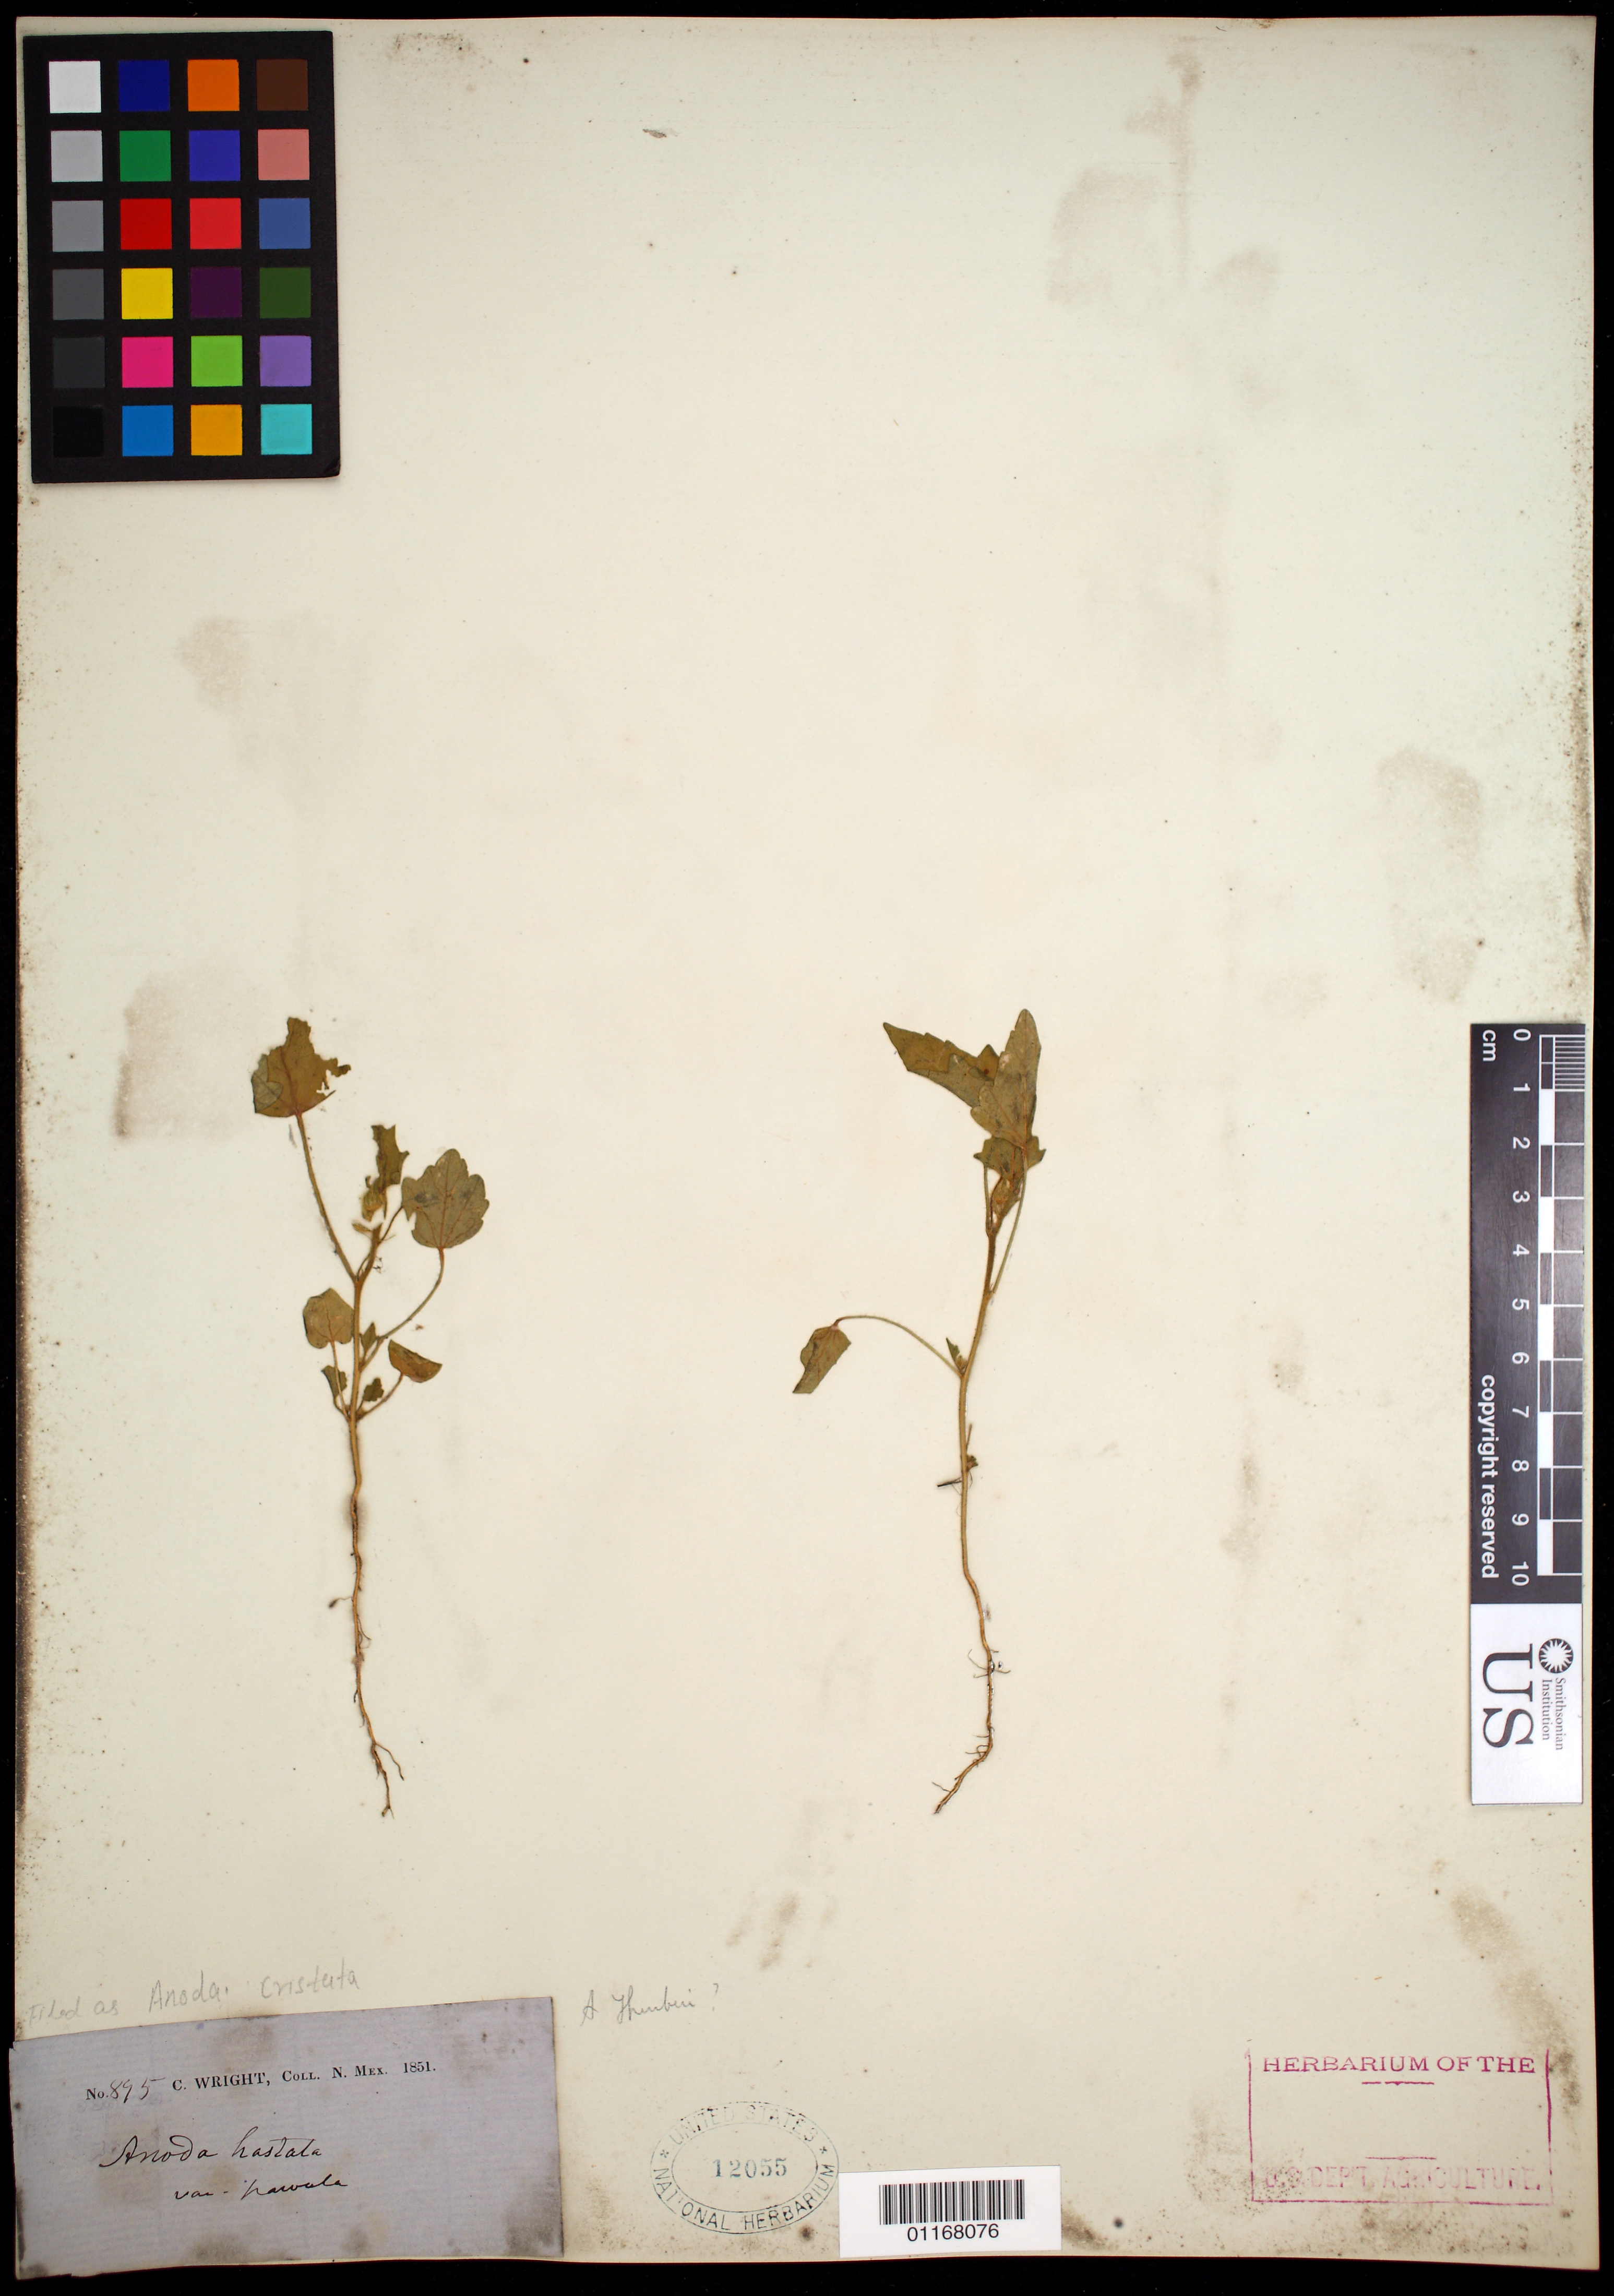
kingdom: Plantae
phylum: Tracheophyta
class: Magnoliopsida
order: Malvales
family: Malvaceae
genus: Anoda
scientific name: Anoda cristata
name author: (L.) Schltdl.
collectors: C. Wright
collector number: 895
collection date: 1851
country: United States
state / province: New Mexico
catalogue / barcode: US 12055